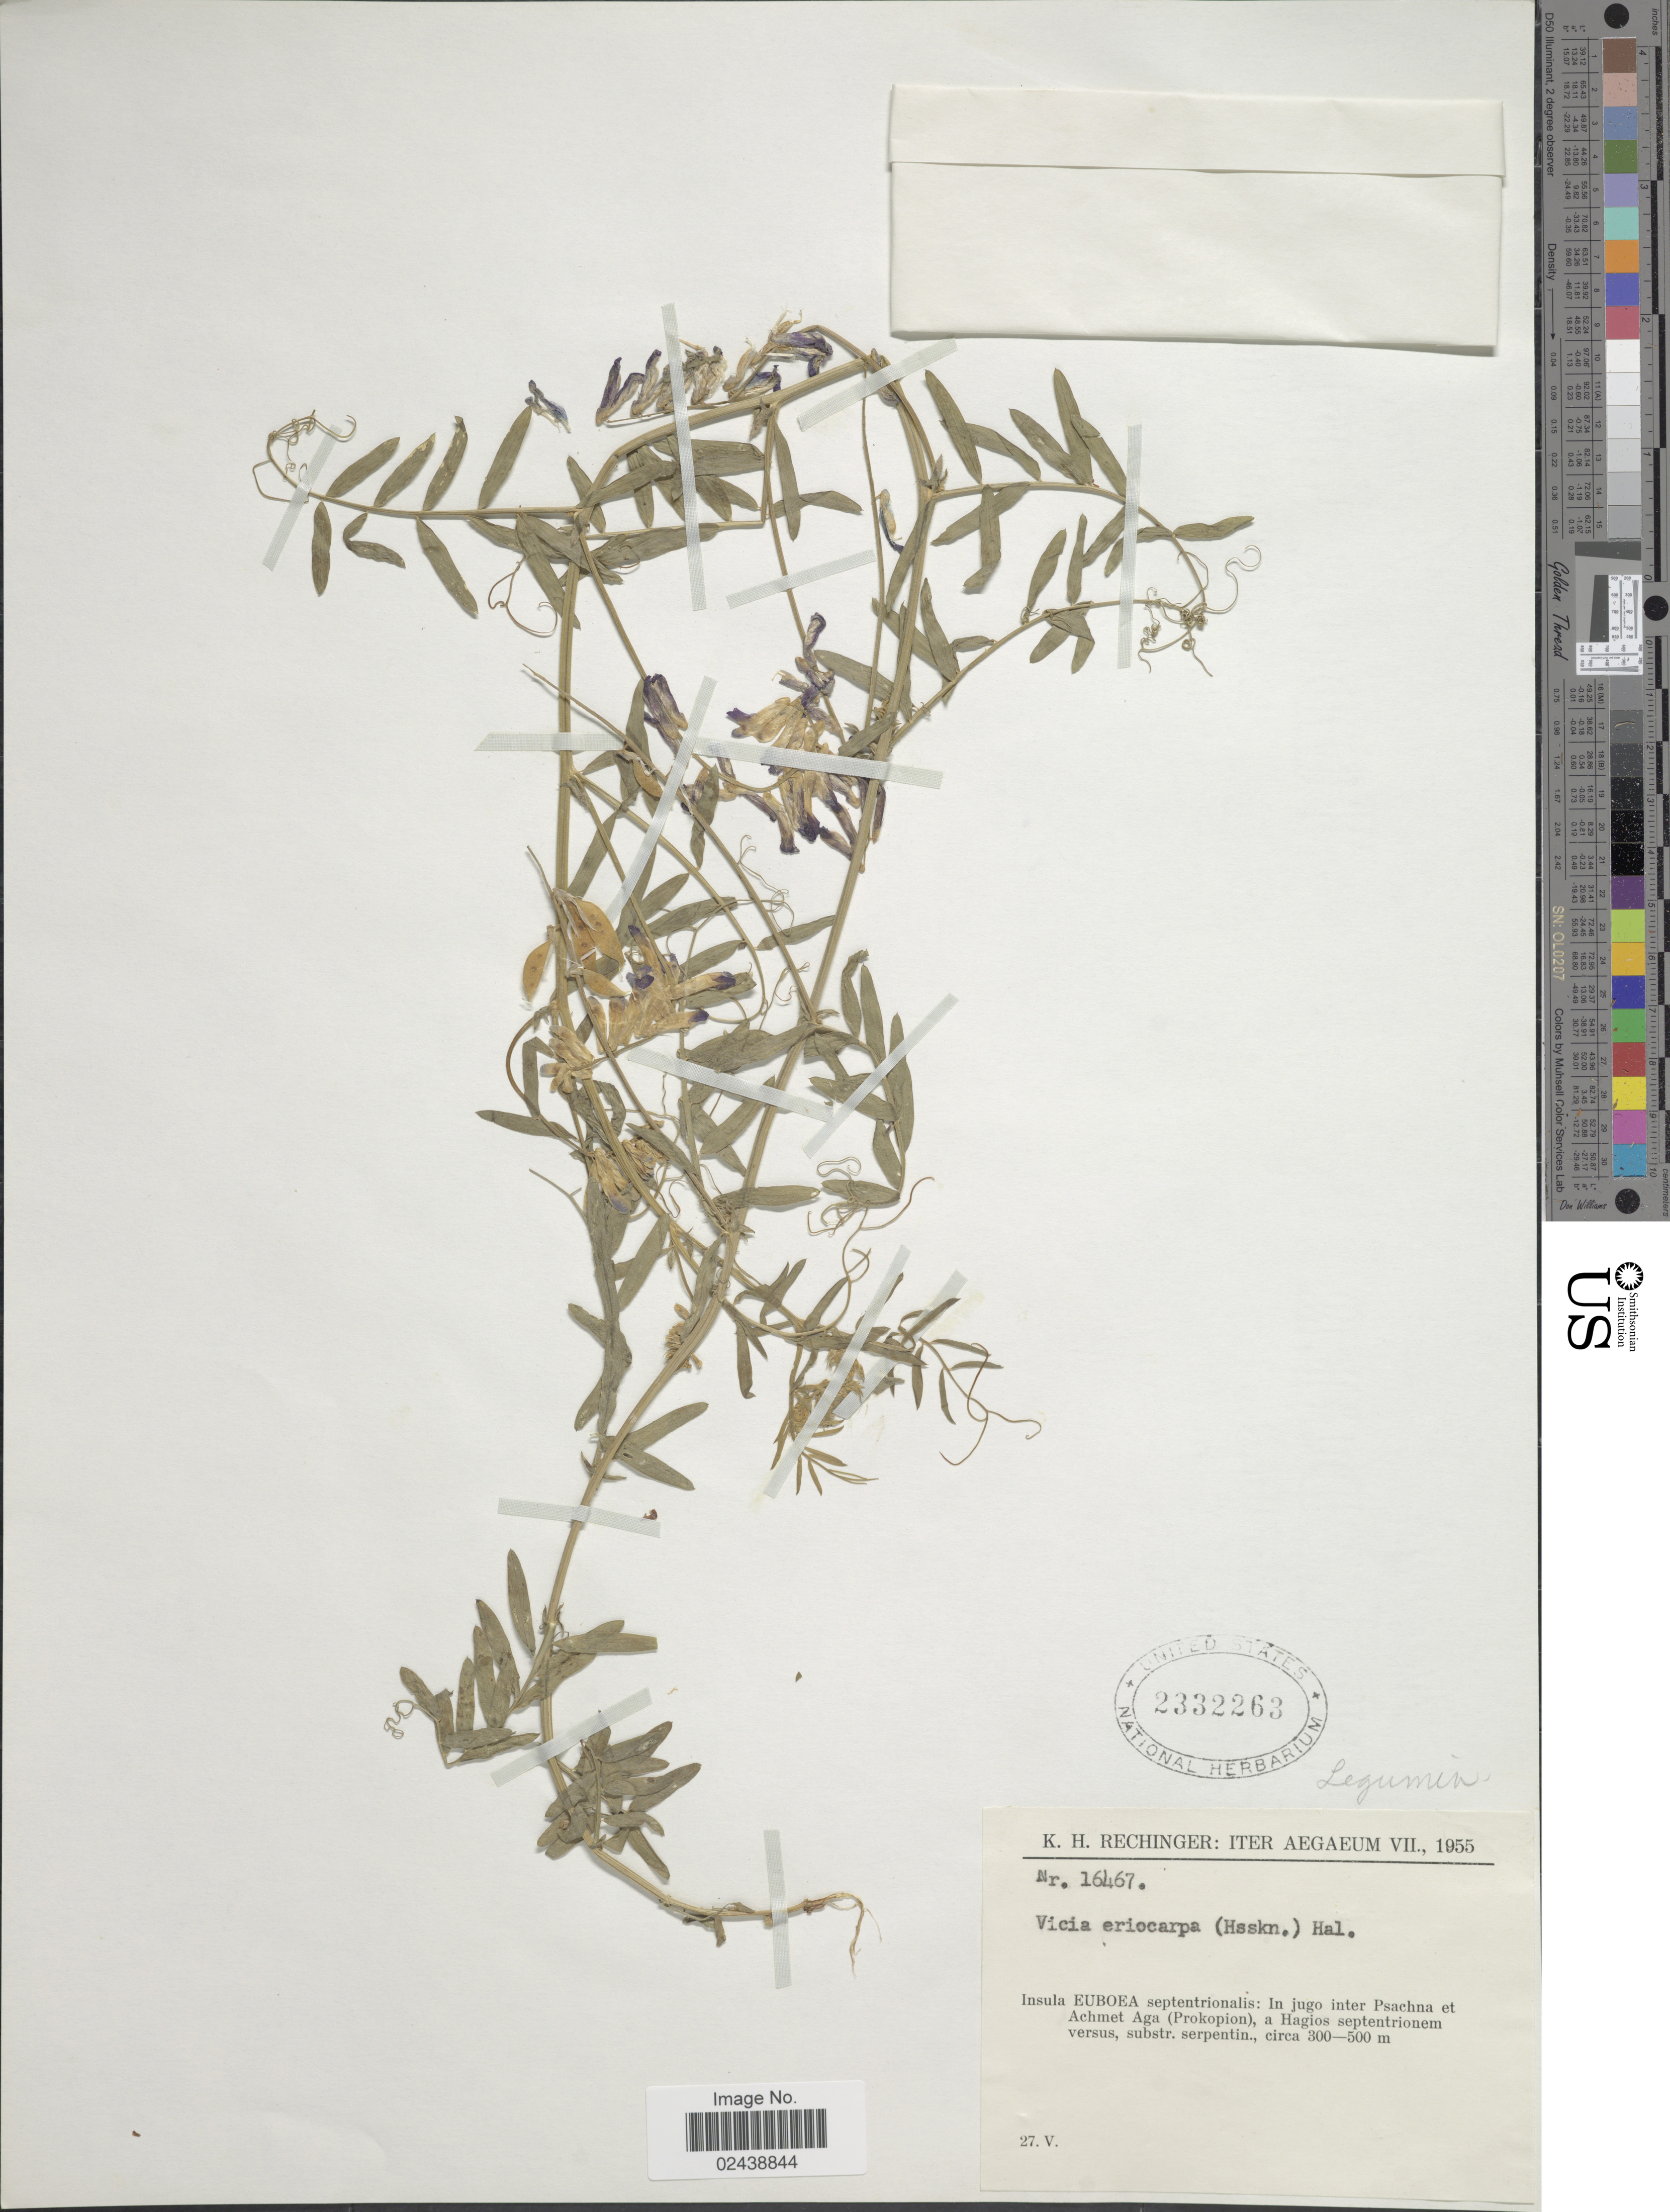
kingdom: Plantae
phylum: Tracheophyta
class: Magnoliopsida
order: Fabales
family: Fabaceae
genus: Vicia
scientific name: Vicia eriocarpa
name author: (Hausskn.) Halácsy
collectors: K. H. Rechinger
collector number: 16467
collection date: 1955-05-27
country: Greece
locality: Insula Euboea septentrionalis: In jugo inter Psachna st Ancmet Aga (Prokopion), a Hiagos septentrionem versus, substr. serpentin.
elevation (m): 300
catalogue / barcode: US 2332263